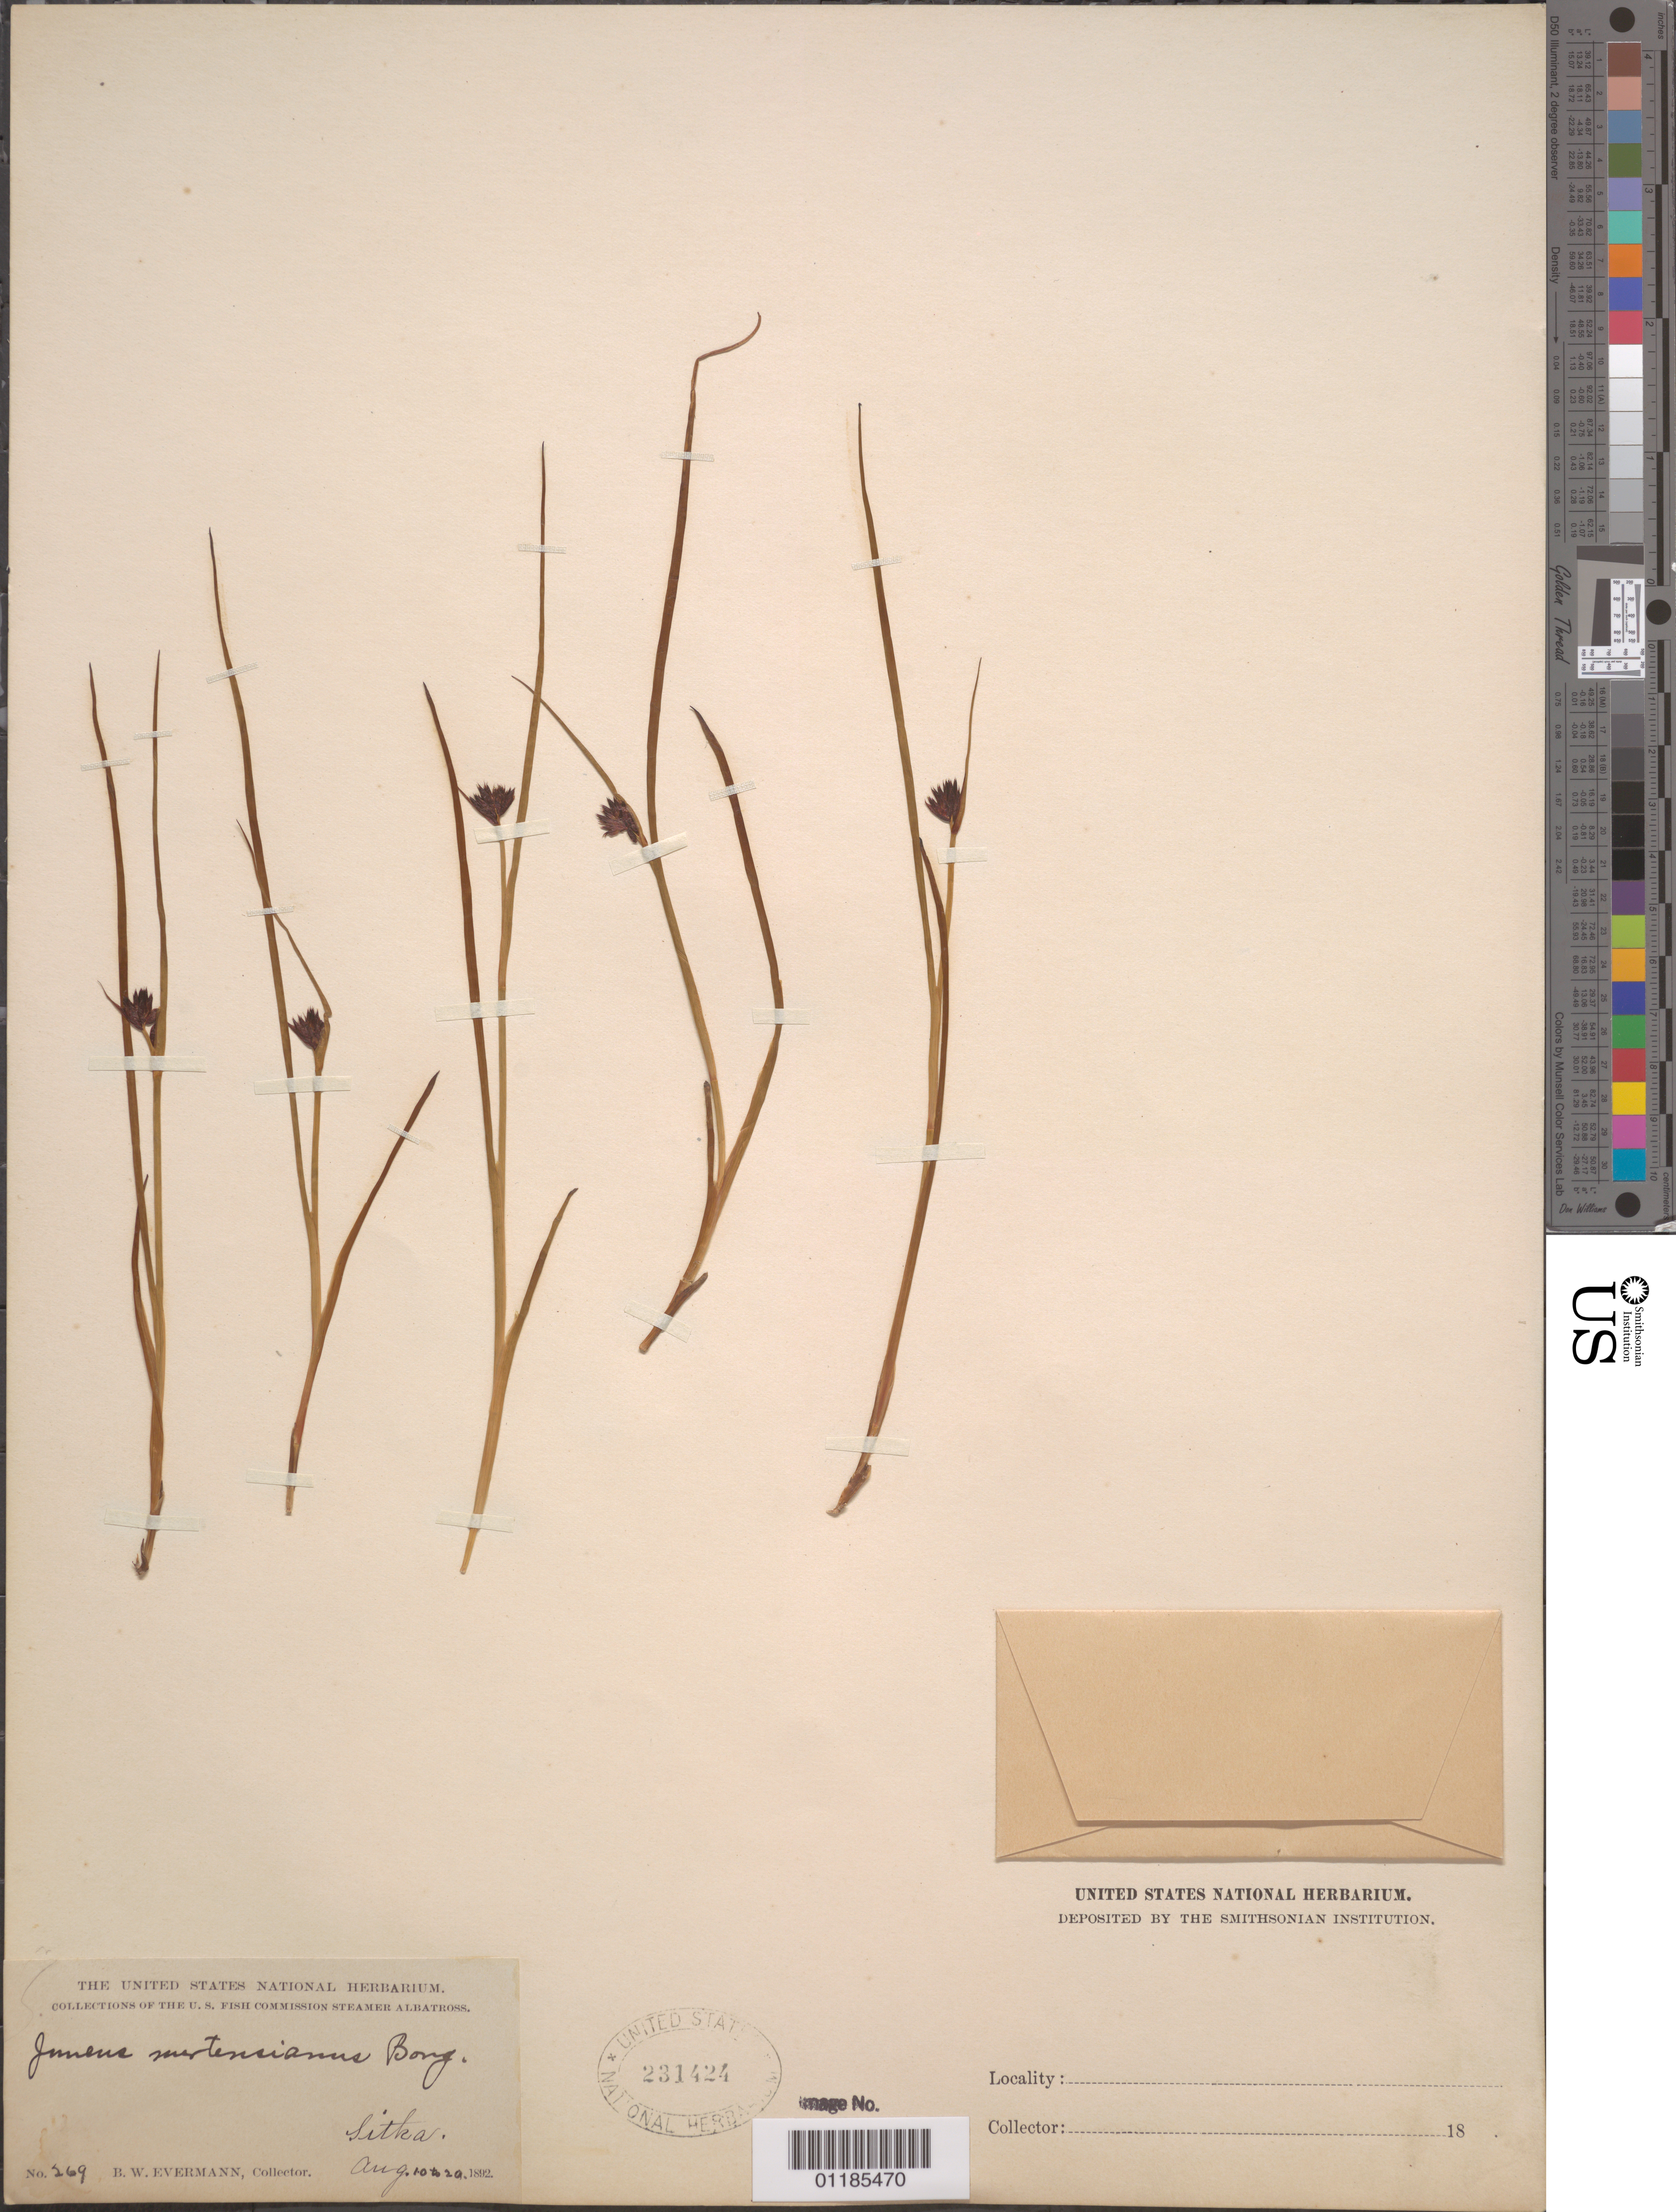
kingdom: Plantae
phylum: Tracheophyta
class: Liliopsida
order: Poales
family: Juncaceae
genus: Juncus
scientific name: Juncus mertensianus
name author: Bong.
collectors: B. W. Evermann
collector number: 269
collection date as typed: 14 Aug 1892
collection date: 1892-08-14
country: United States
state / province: Alaska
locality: Mt. Verstovi, Sitka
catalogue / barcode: US 231424